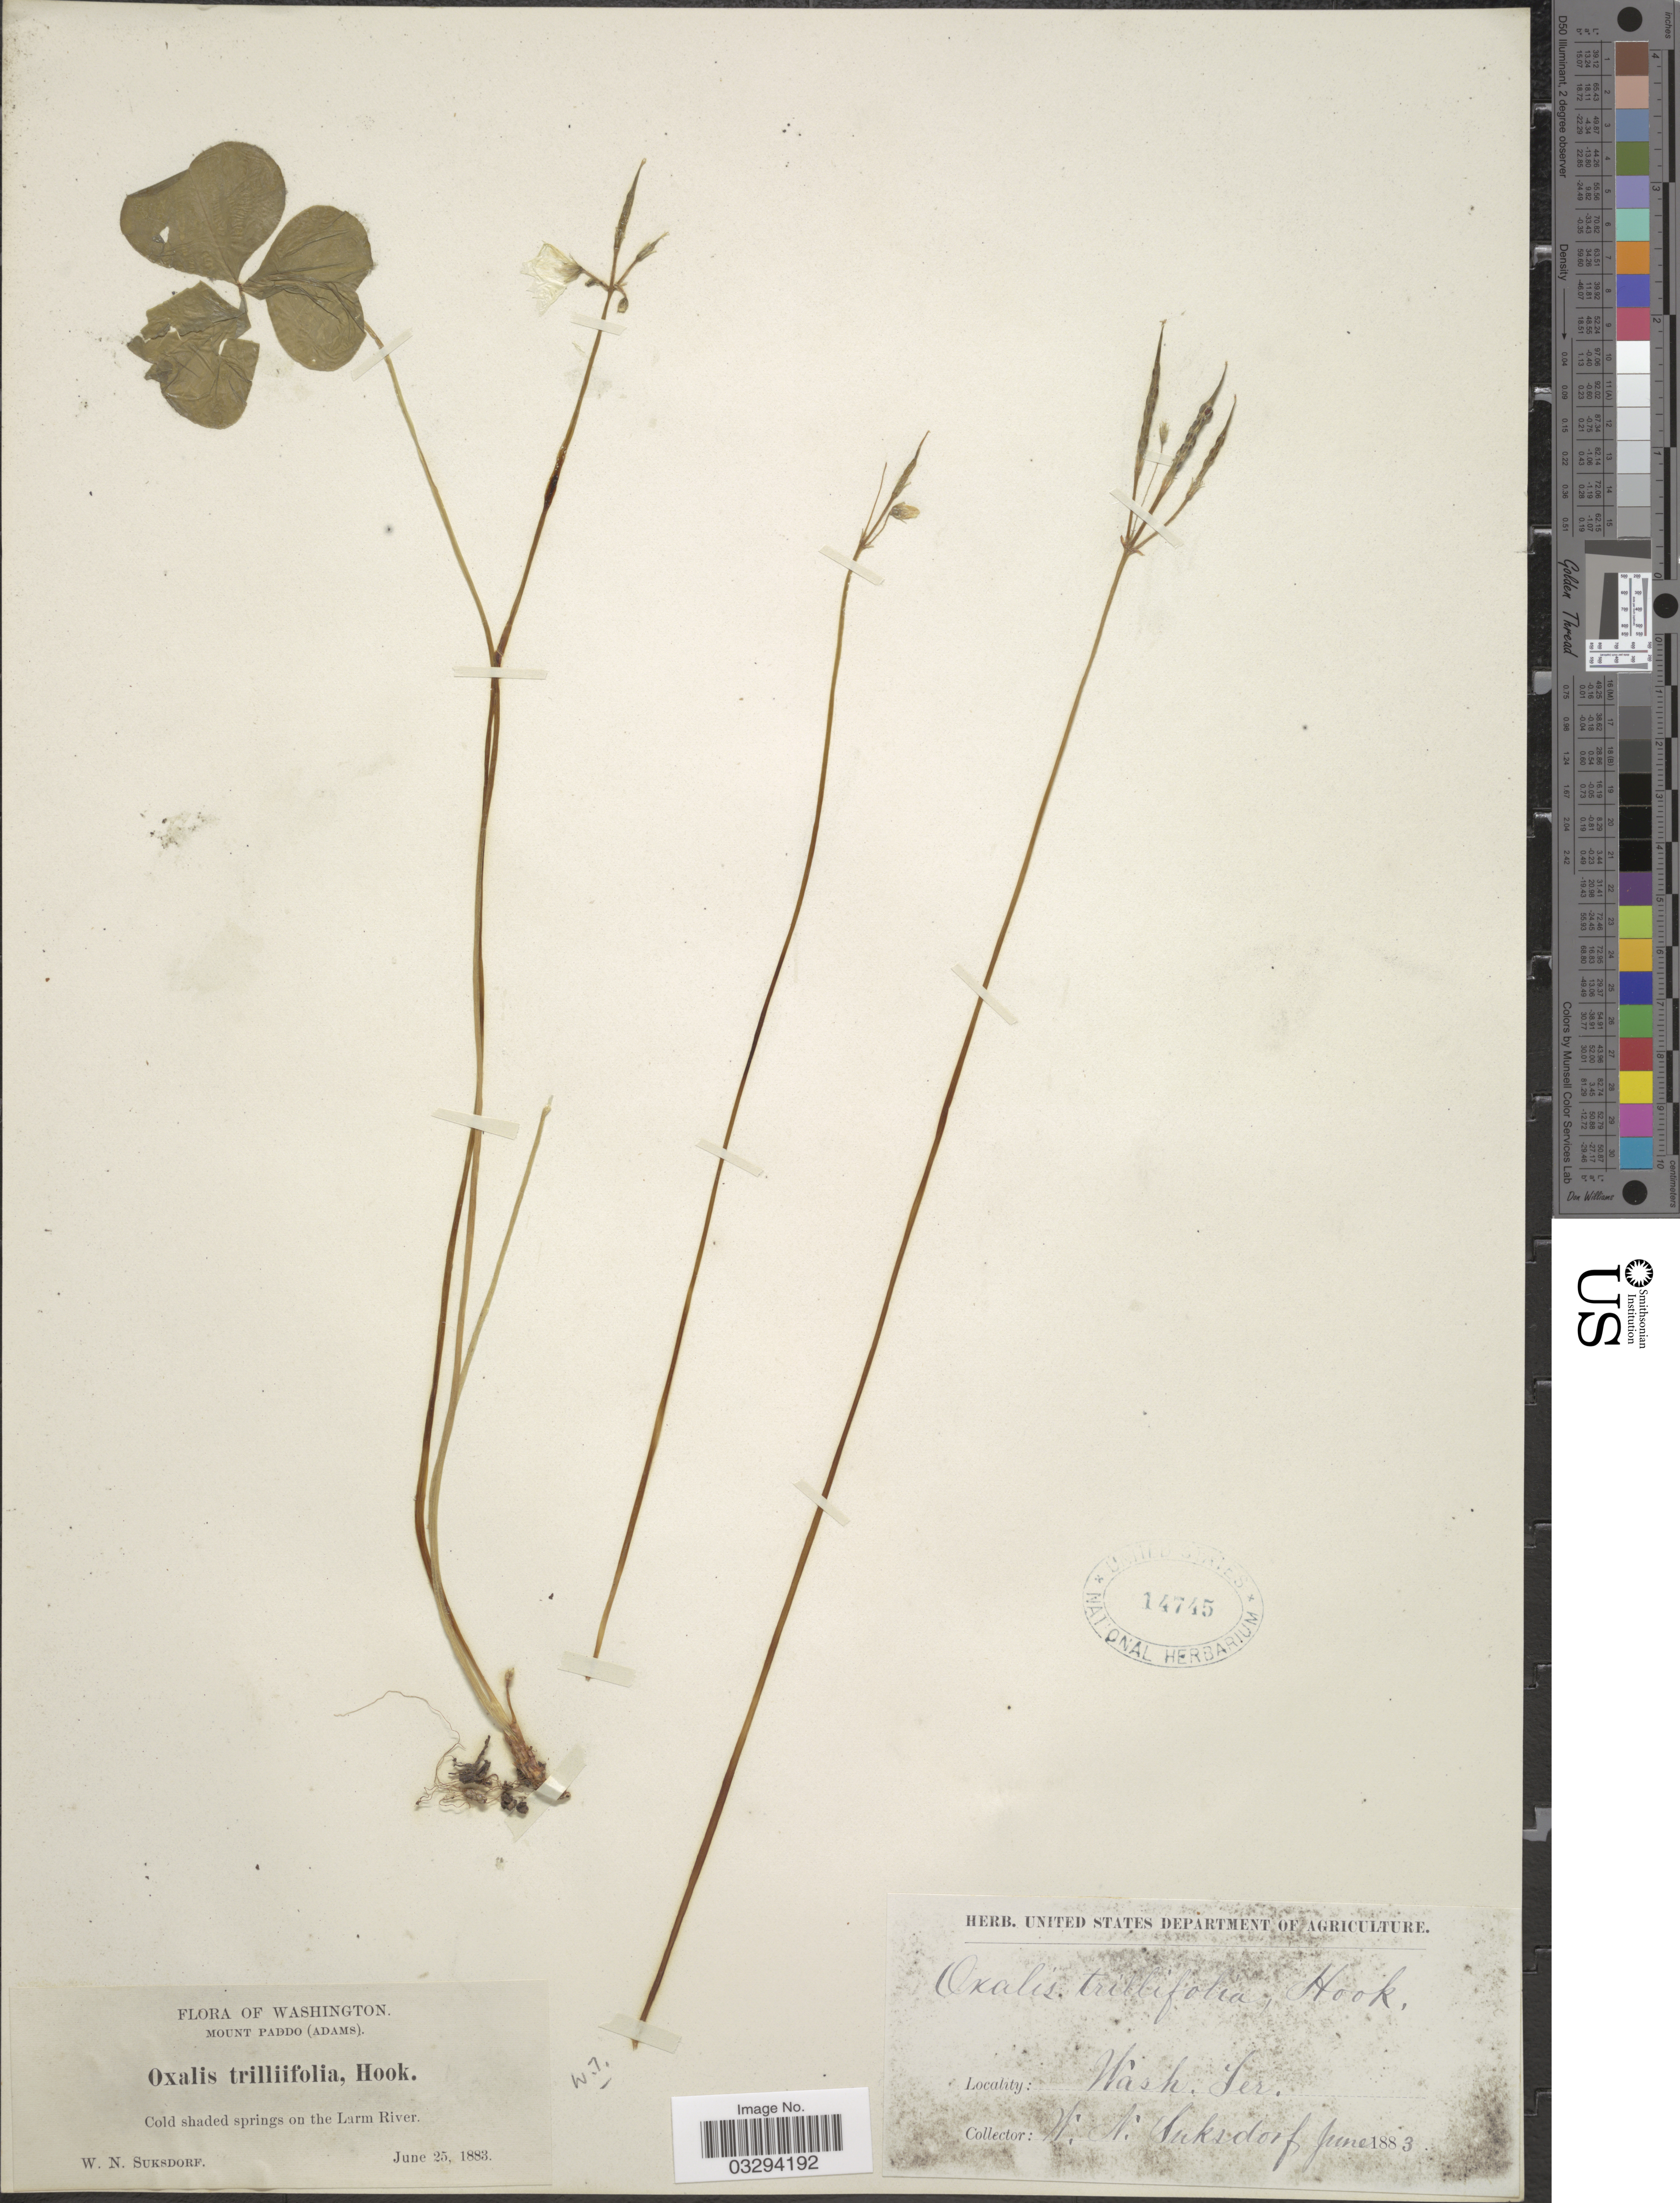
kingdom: Plantae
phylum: Tracheophyta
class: Magnoliopsida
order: Oxalidales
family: Oxalidaceae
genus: Oxalis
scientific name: Oxalis trilliifolia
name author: Hook.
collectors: W. N. Suksdorf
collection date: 1883-06-25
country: United States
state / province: Washington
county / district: Skamania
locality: Mount Paddo (Adams). Cold shaded springs on the Larm River.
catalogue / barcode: US 14745